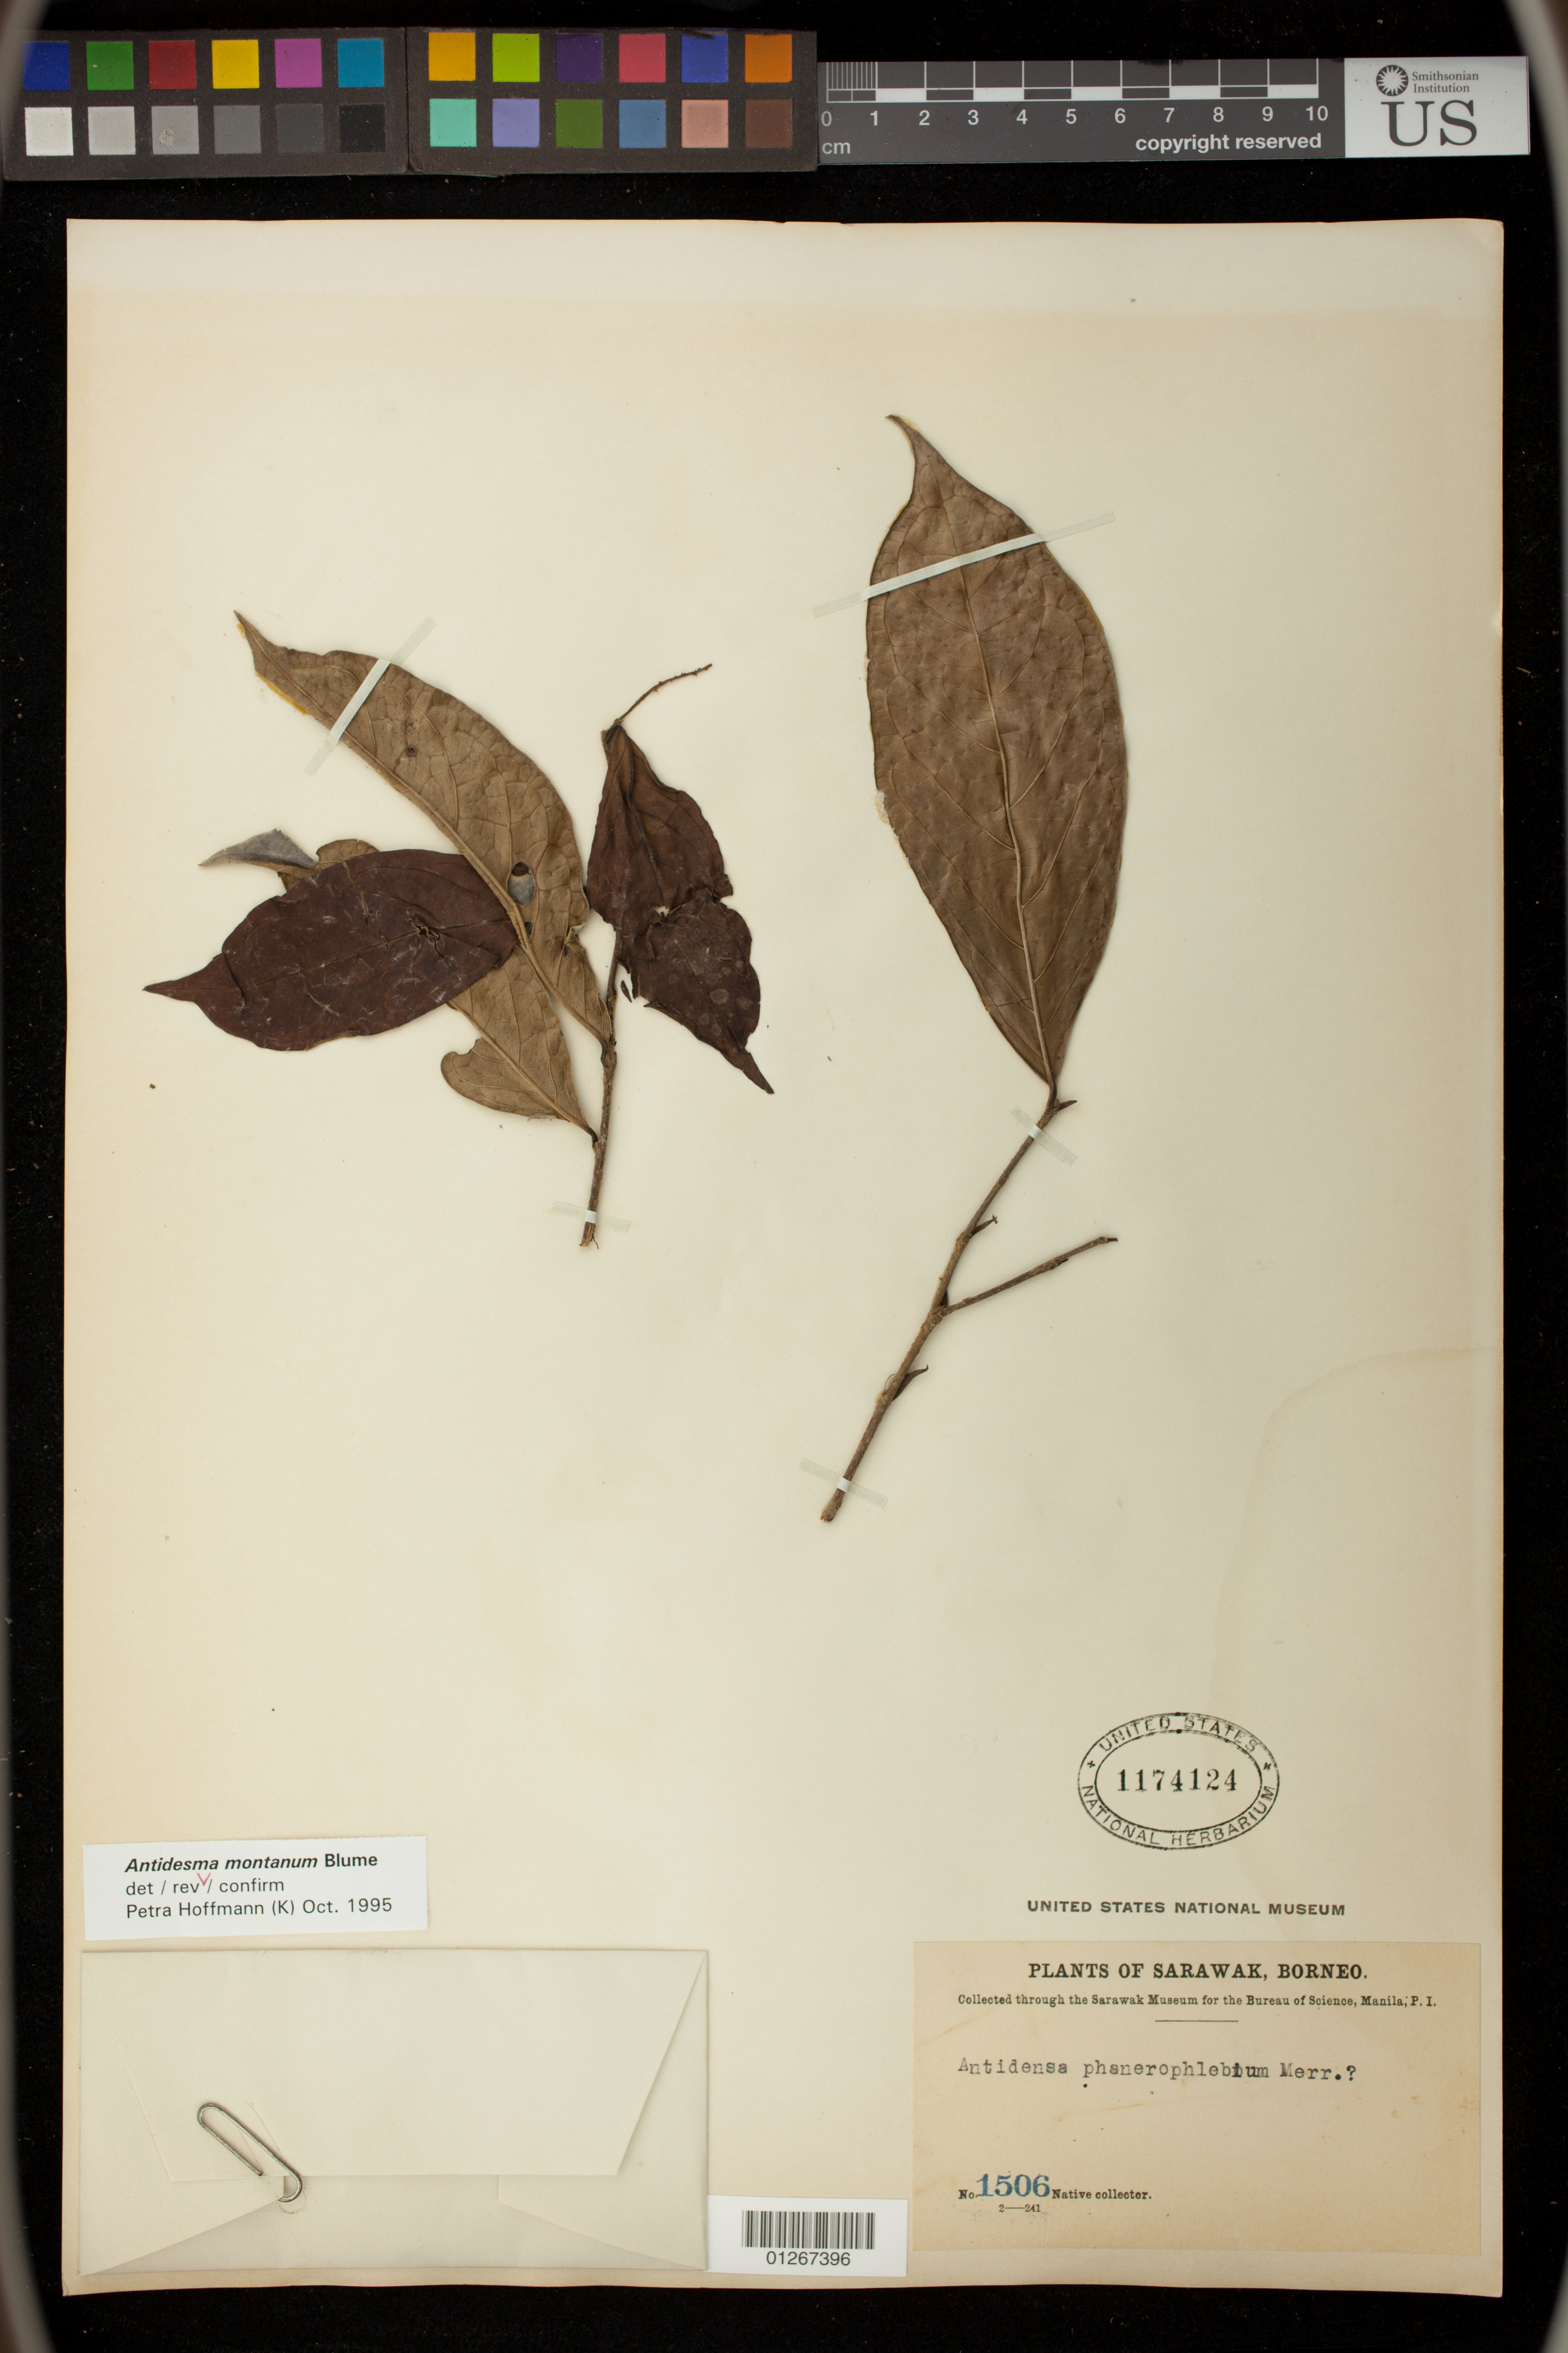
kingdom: Plantae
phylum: Tracheophyta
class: Magnoliopsida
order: Malpighiales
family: Phyllanthaceae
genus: Antidesma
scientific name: Antidesma montanum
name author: Blume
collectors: Native collector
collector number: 1506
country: Malaysia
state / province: Sarawak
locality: Borneo.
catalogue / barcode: US 1174124